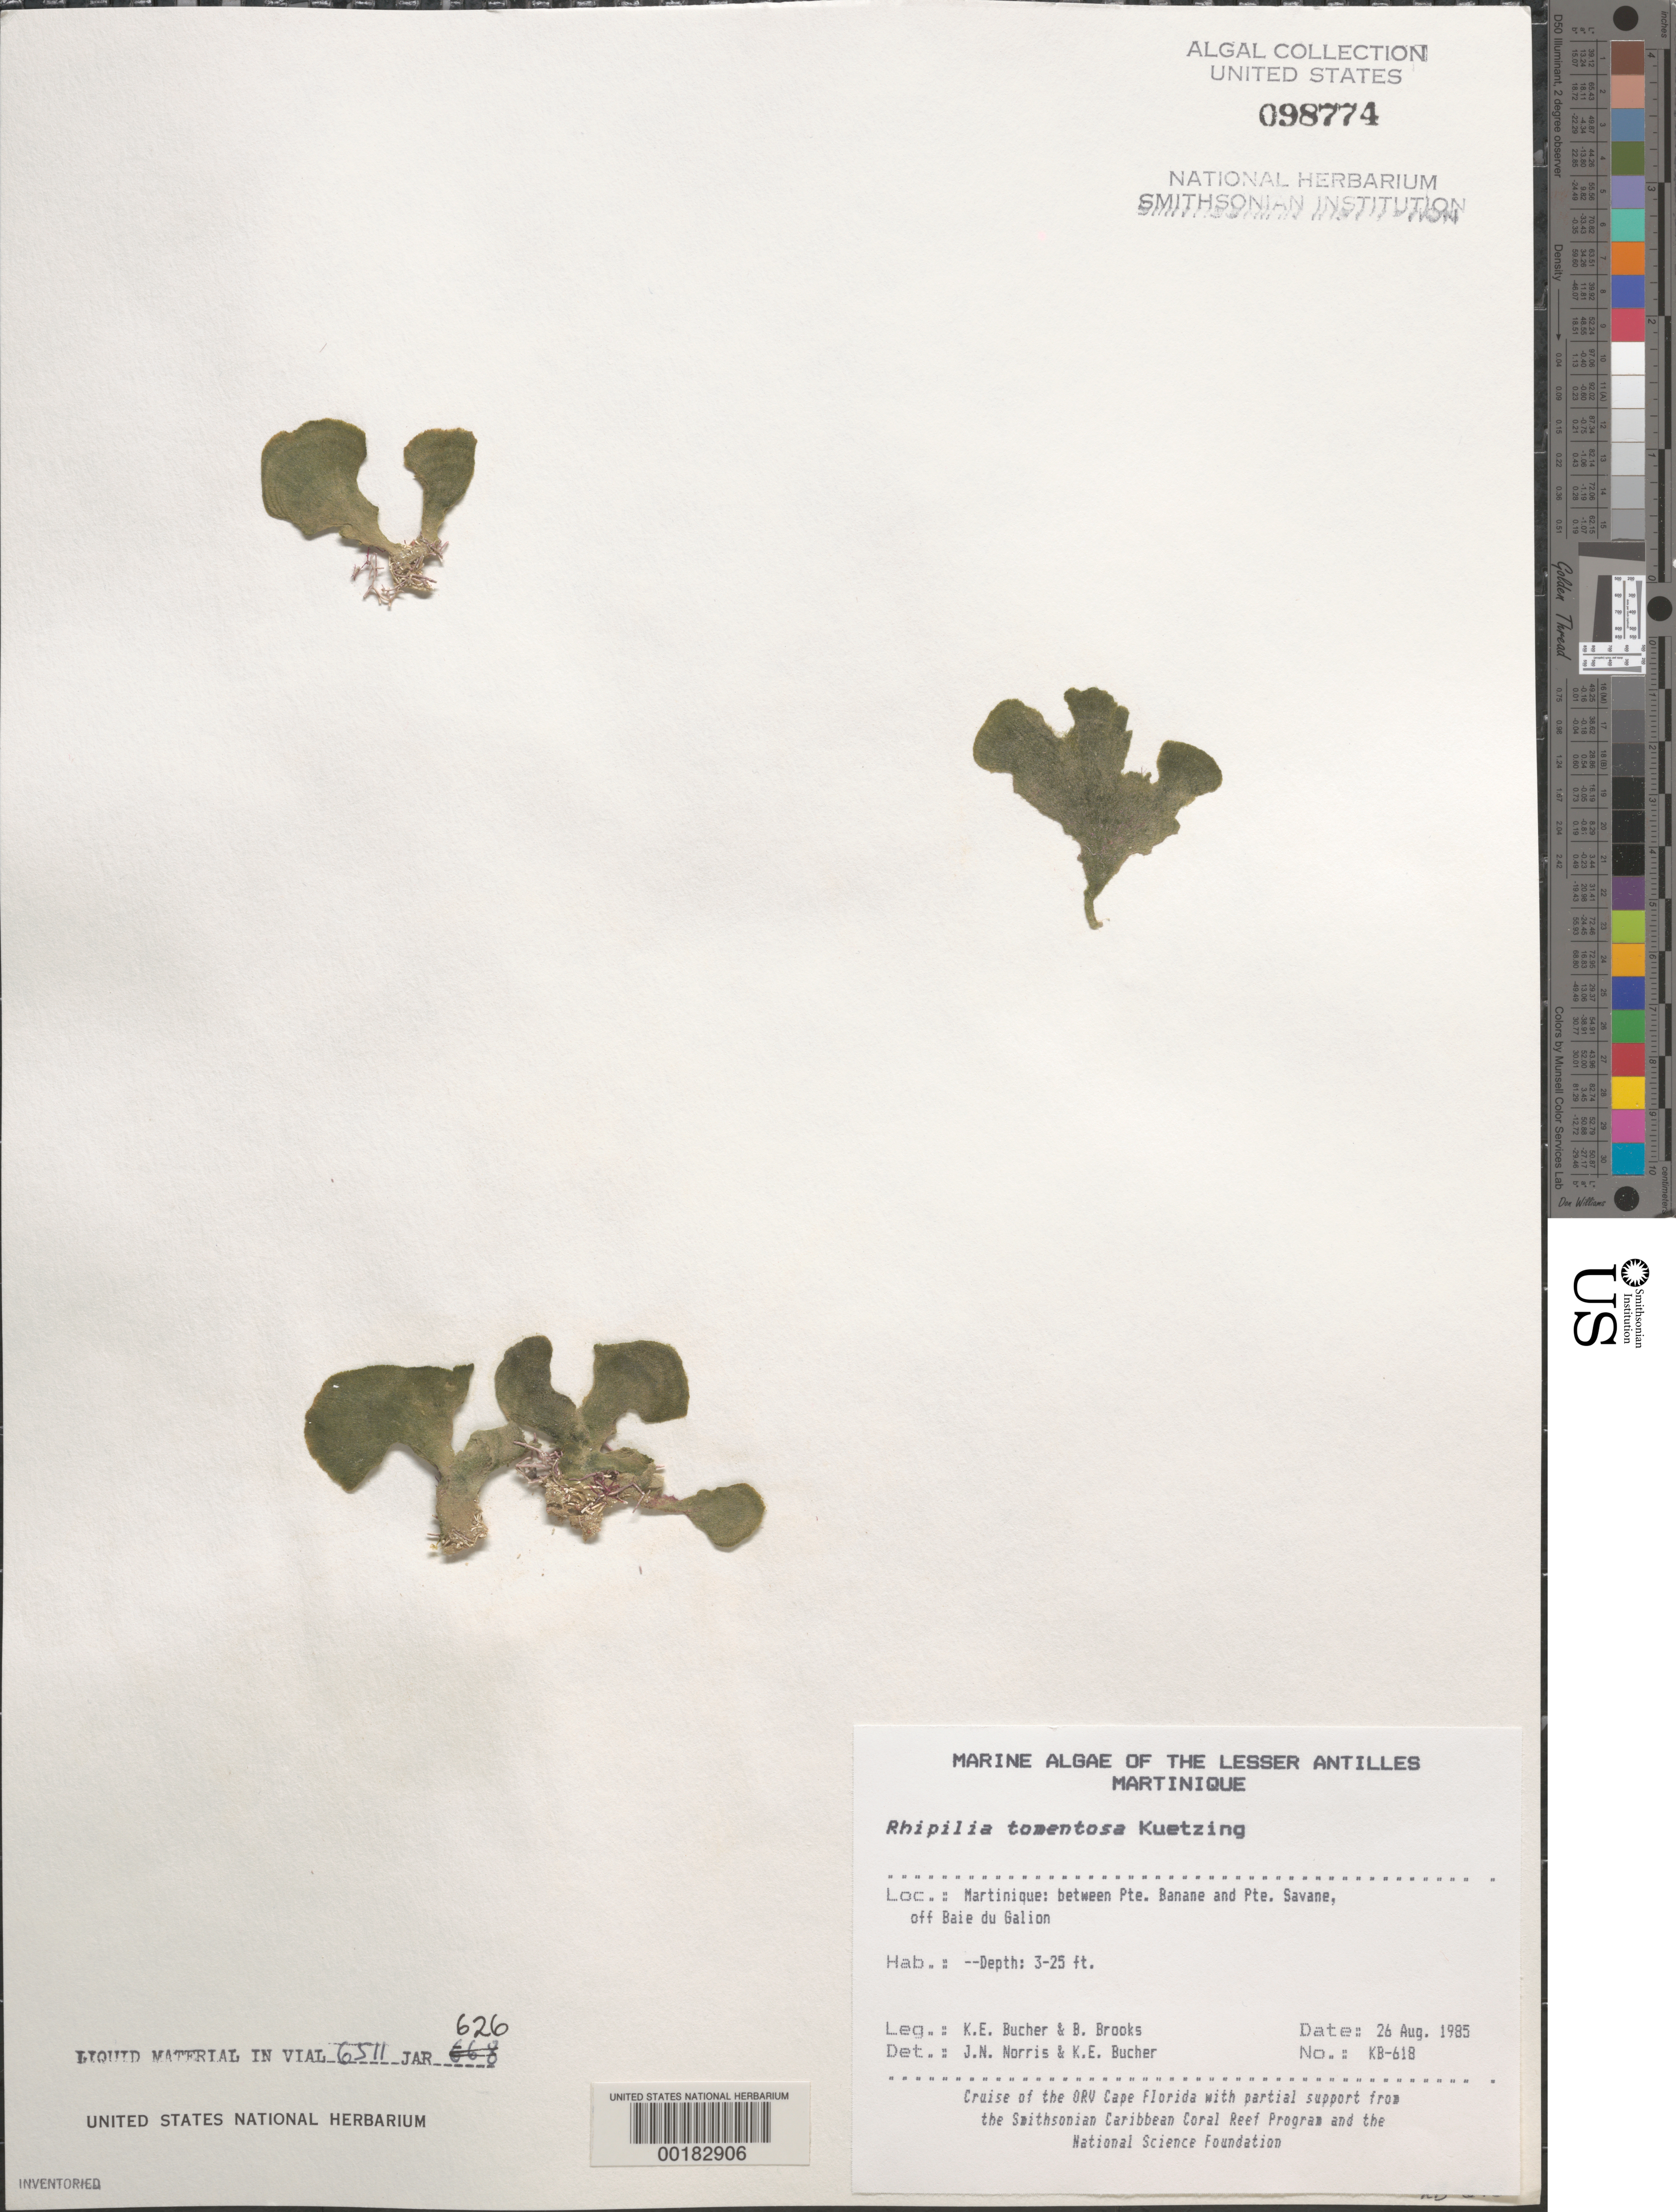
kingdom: Plantae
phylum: Chlorophyta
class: Ulvophyceae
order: Bryopsidales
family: Rhipiliaceae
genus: Rhipilia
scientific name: Rhipilia tomentosa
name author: Kütz.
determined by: Norris, J. N.; Bucher, K. E.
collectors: K. E. Bucher & B. Brooks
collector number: Kb-618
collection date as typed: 26 Aug 1985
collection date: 1985-08-26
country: Martinique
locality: Between Pointe Banane and Pointe Savane, off Baie du Galion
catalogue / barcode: US 98774